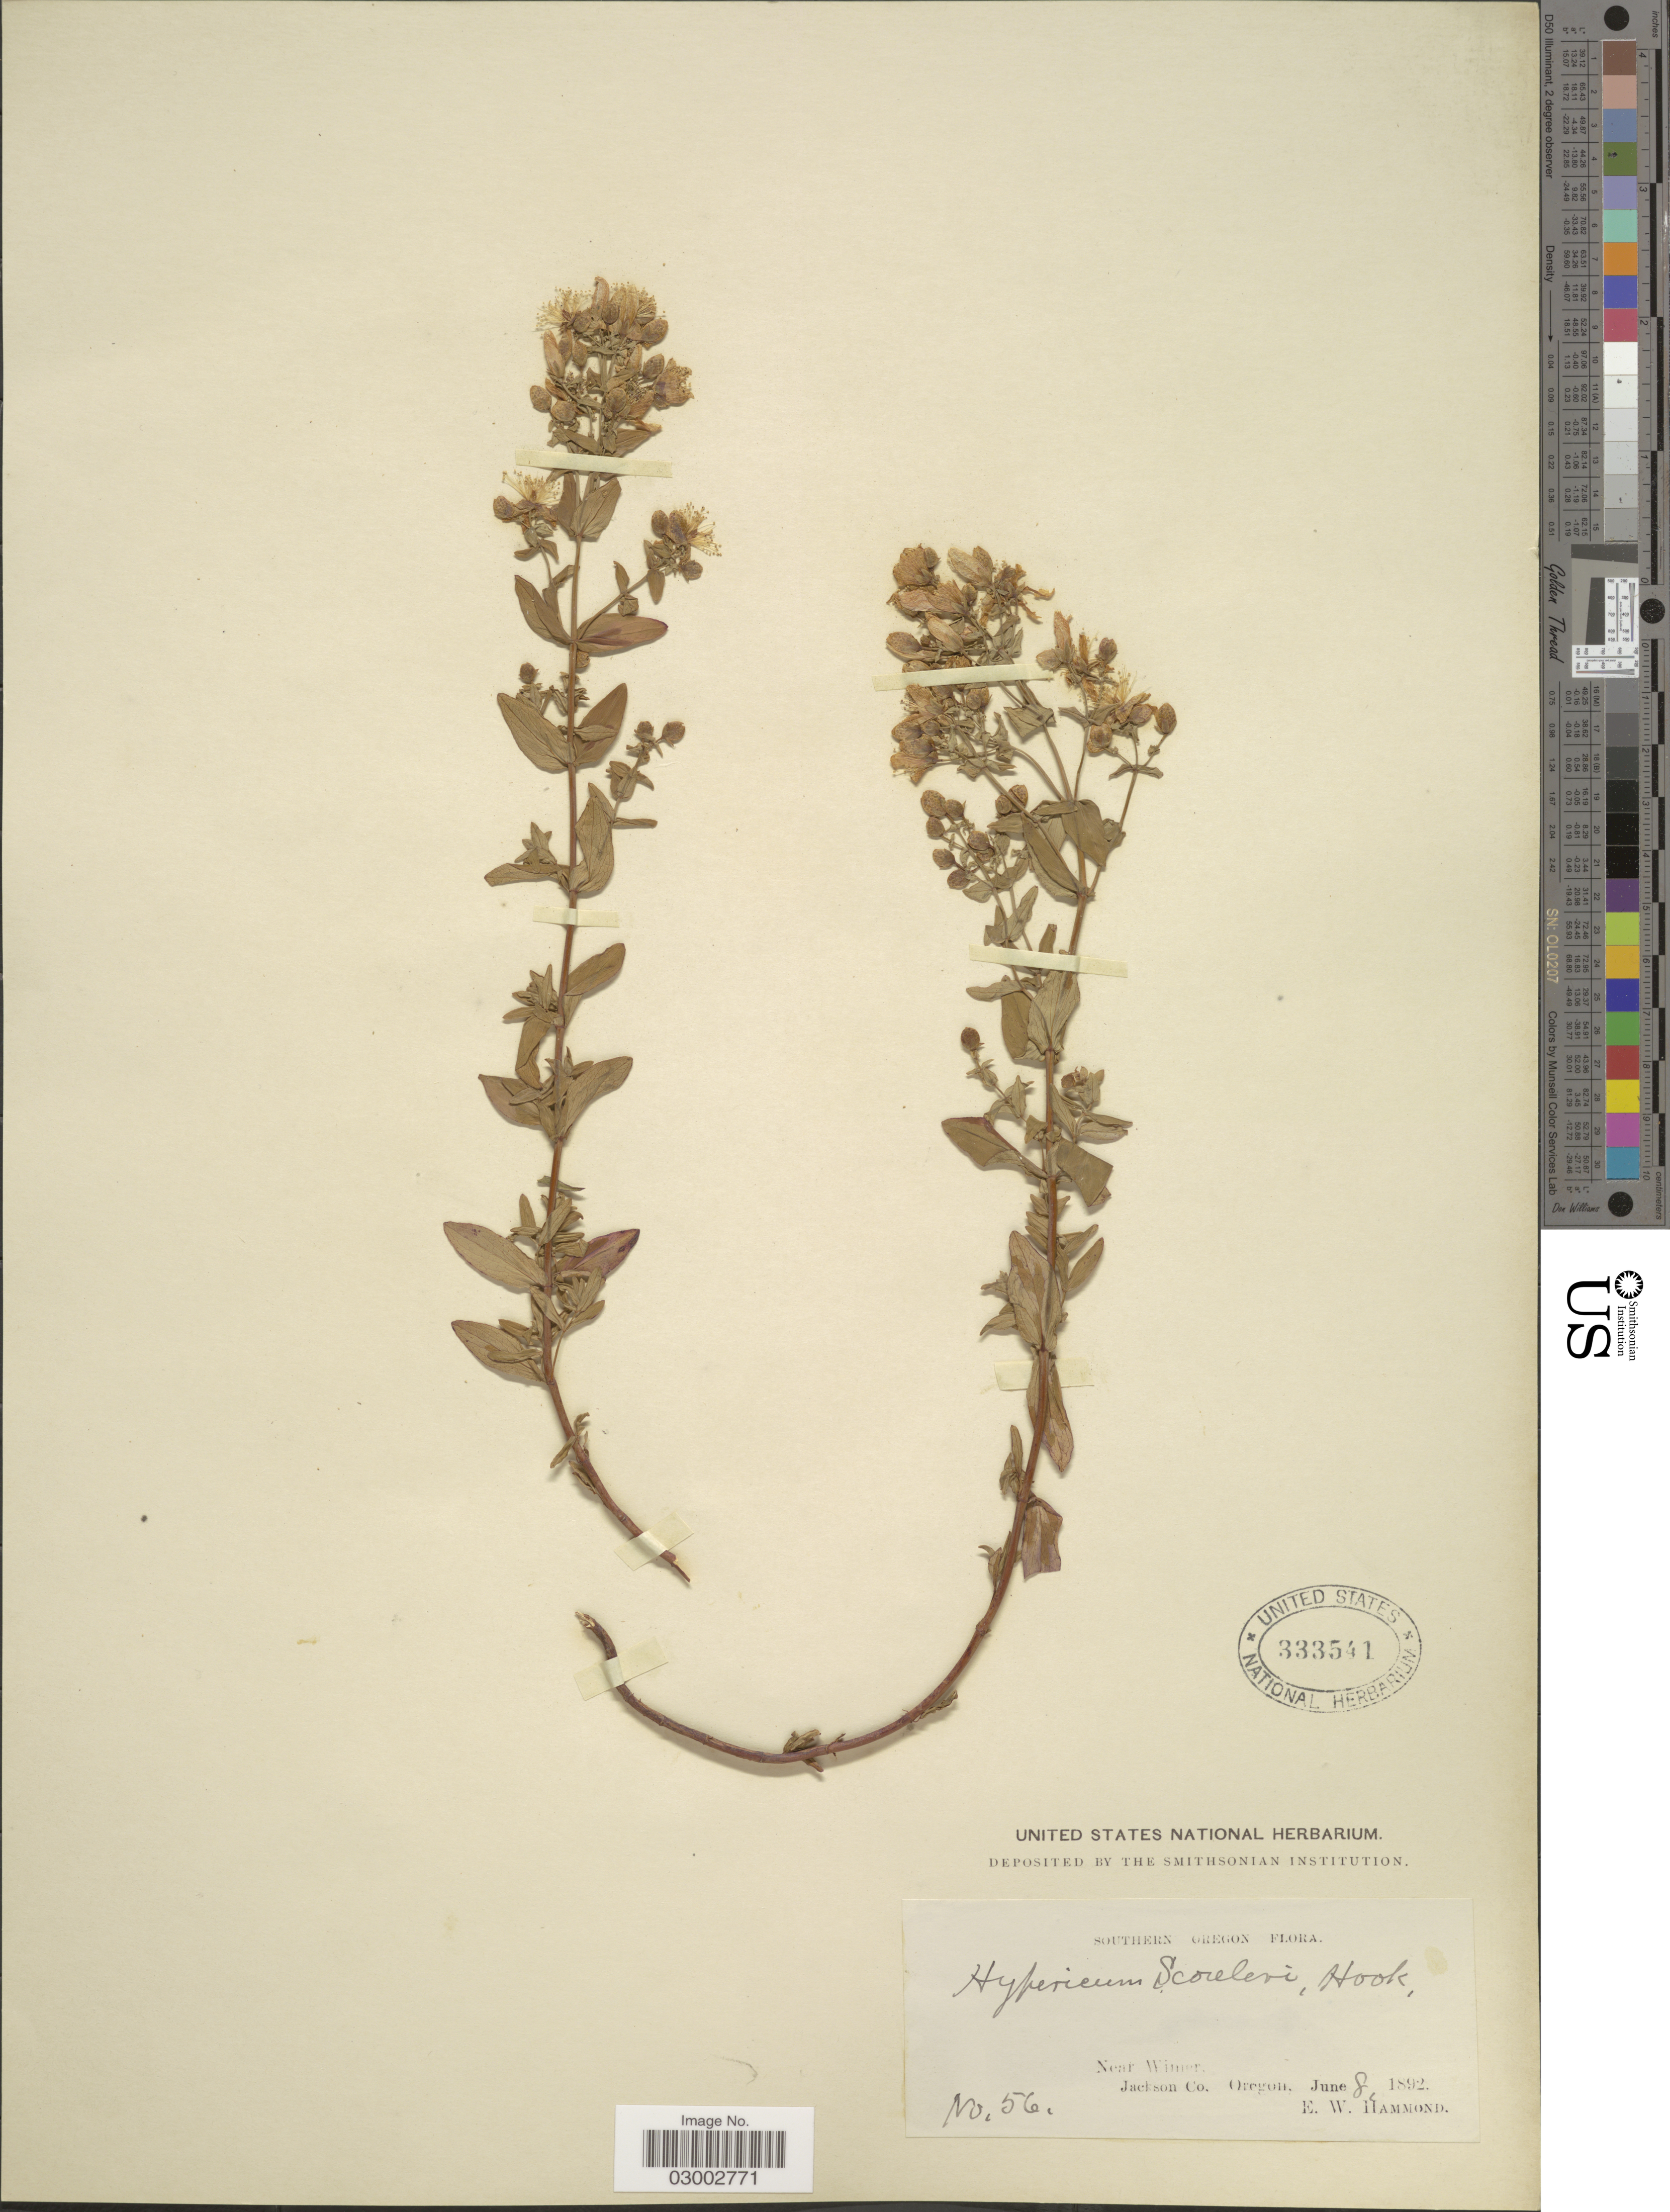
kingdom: Plantae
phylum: Tracheophyta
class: Magnoliopsida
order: Malpighiales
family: Hypericaceae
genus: Hypericum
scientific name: Hypericum scouleri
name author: Hook.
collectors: E. Hammond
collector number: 56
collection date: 1892-06-08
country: United States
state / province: Oregon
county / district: Jackson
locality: Southern Oregon. Near Wimer. Jackson Co.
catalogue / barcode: US 333541